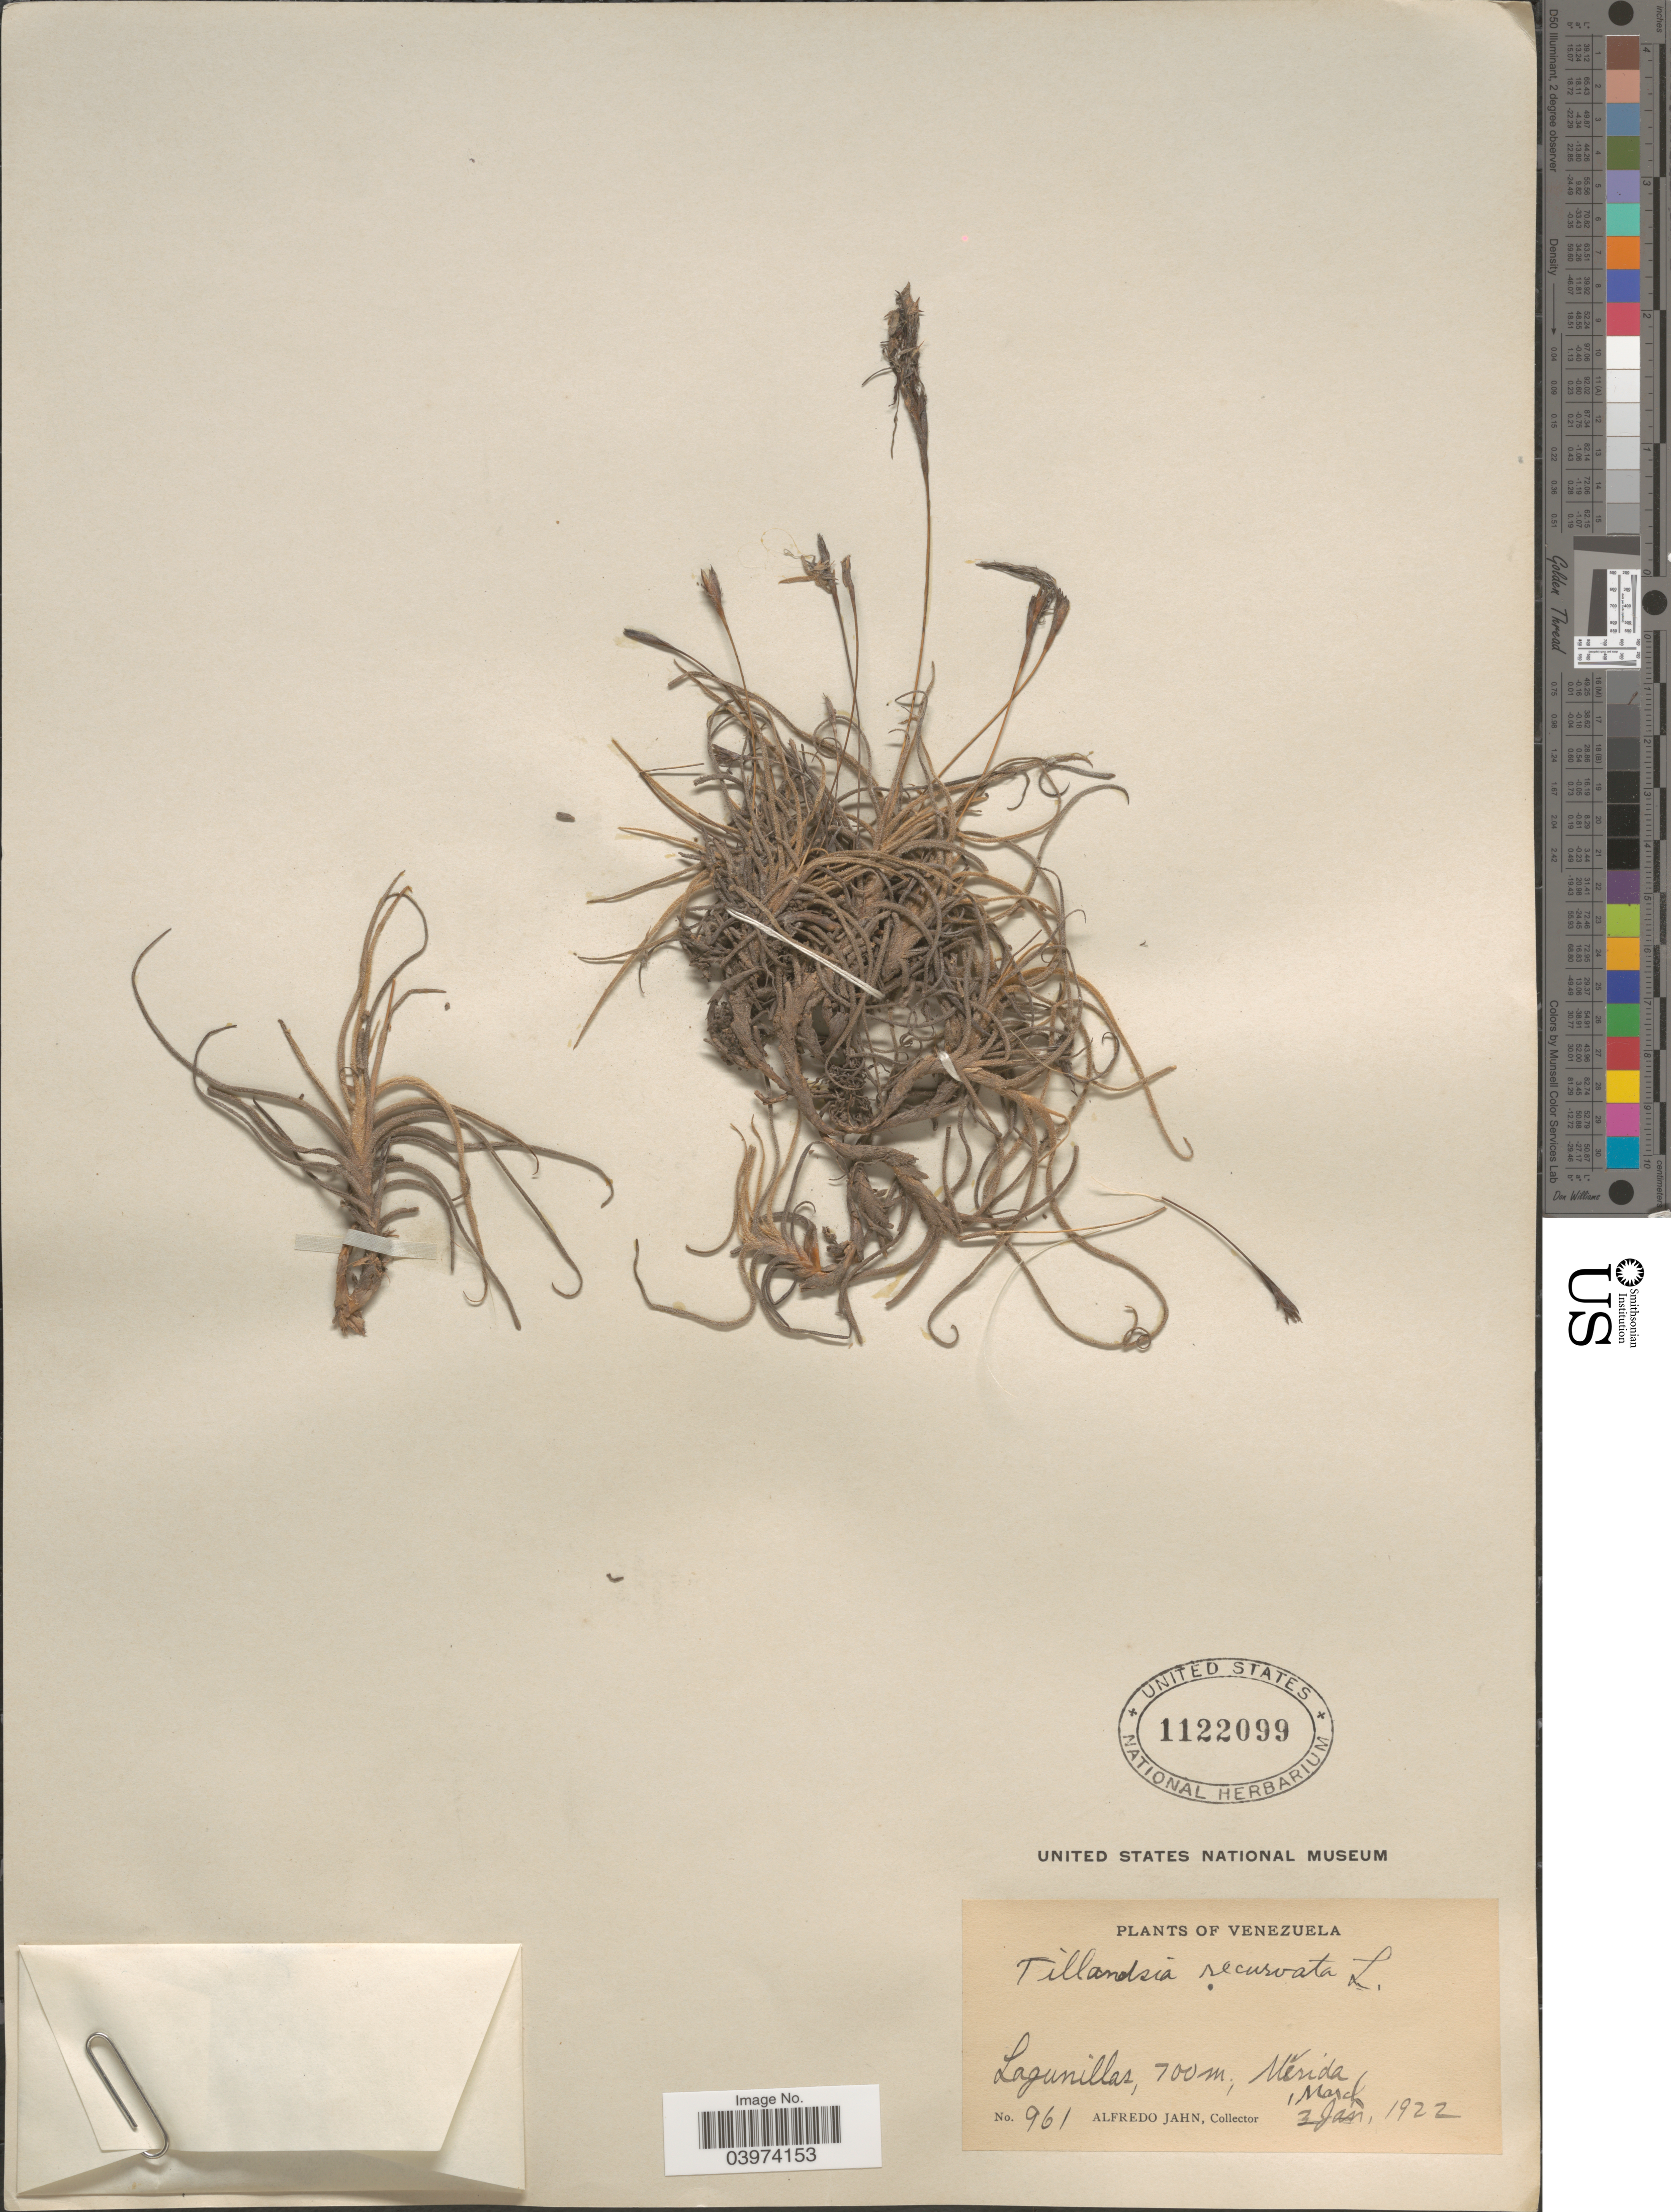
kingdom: Plantae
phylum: Tracheophyta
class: Liliopsida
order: Poales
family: Bromeliaceae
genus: Tillandsia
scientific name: Tillandsia recurvata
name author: L.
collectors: A. Jahn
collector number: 961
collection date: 1922-01-03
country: Venezuela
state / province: Merida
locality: Lagunillas.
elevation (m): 700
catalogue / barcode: US 1122099